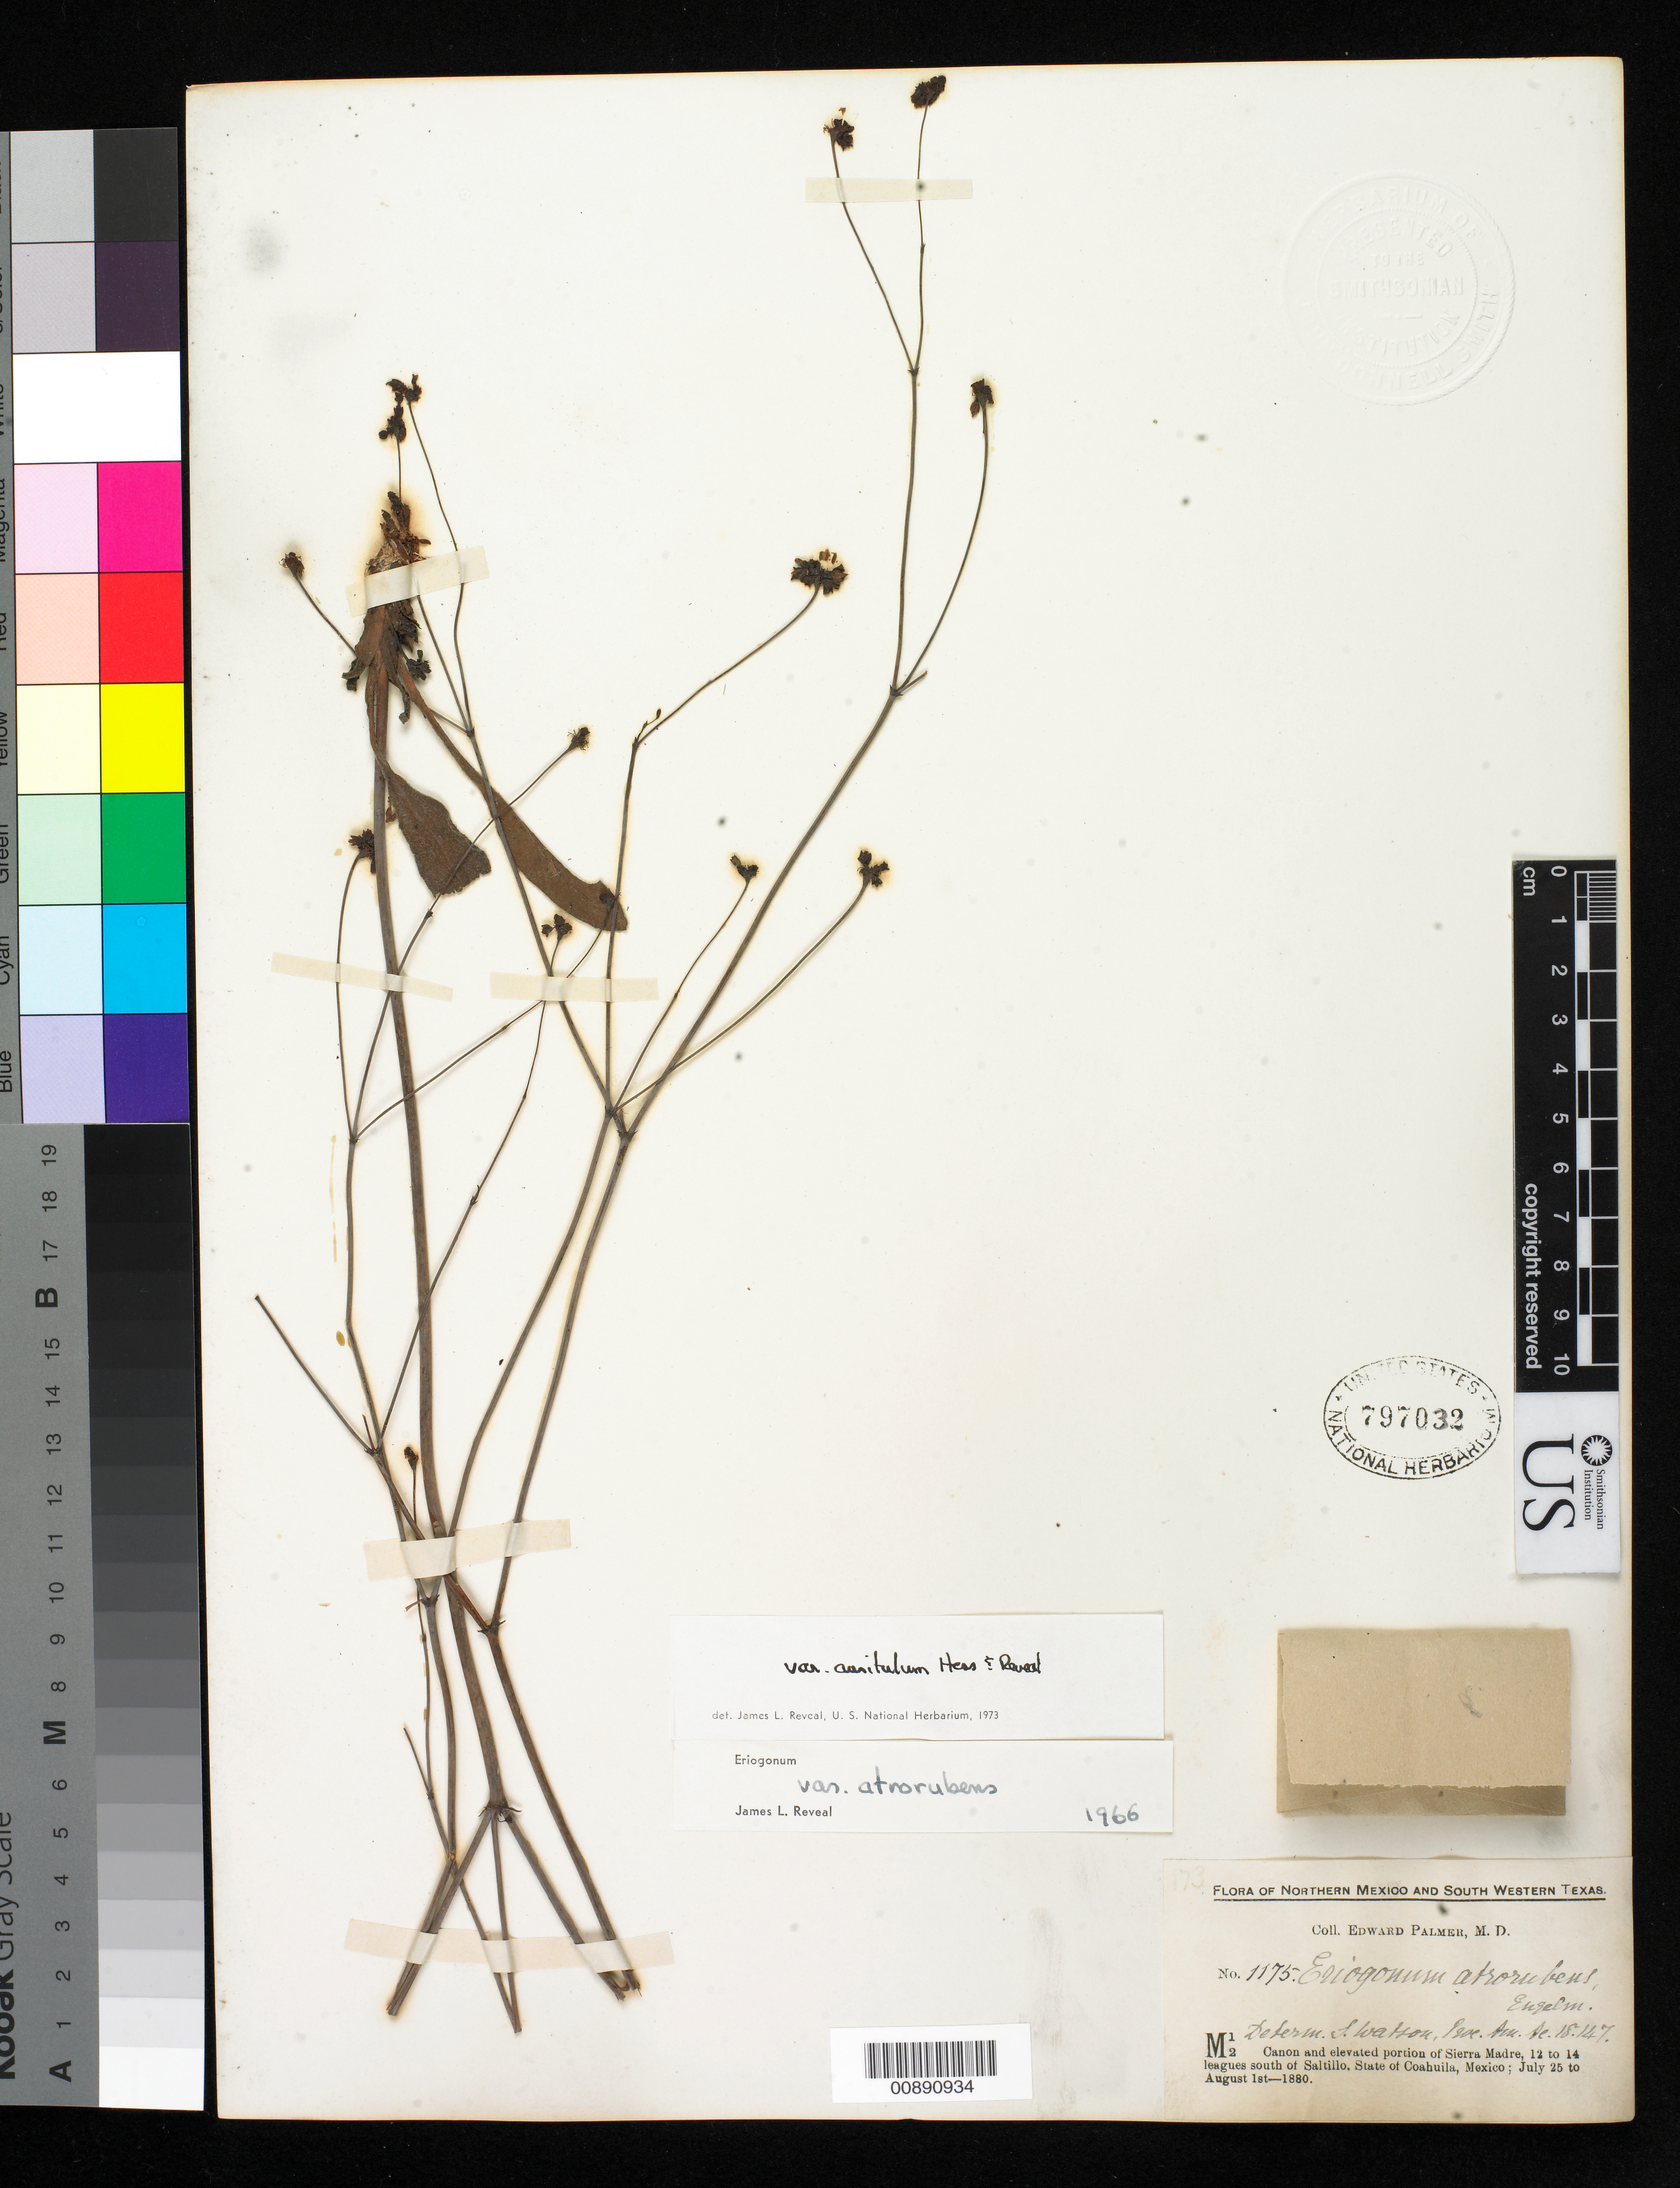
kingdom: Plantae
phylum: Tracheophyta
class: Magnoliopsida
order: Caryophyllales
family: Polygonaceae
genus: Eriogonum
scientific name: Eriogonum atrorubens var. auritulum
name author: W.J. Hess & Reveal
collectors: E. Palmer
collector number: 1175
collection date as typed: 25 Jul 1880 to 01 Aug 1880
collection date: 1880-07-25/1880-08-01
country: Mexico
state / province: Coahuila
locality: M12. Cañon and elevated portions of Sierra Madre, 12 to 14 leagues south of Saltillo, Coahuila.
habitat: Cañon and elevated portions of Sierra.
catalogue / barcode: US 797032